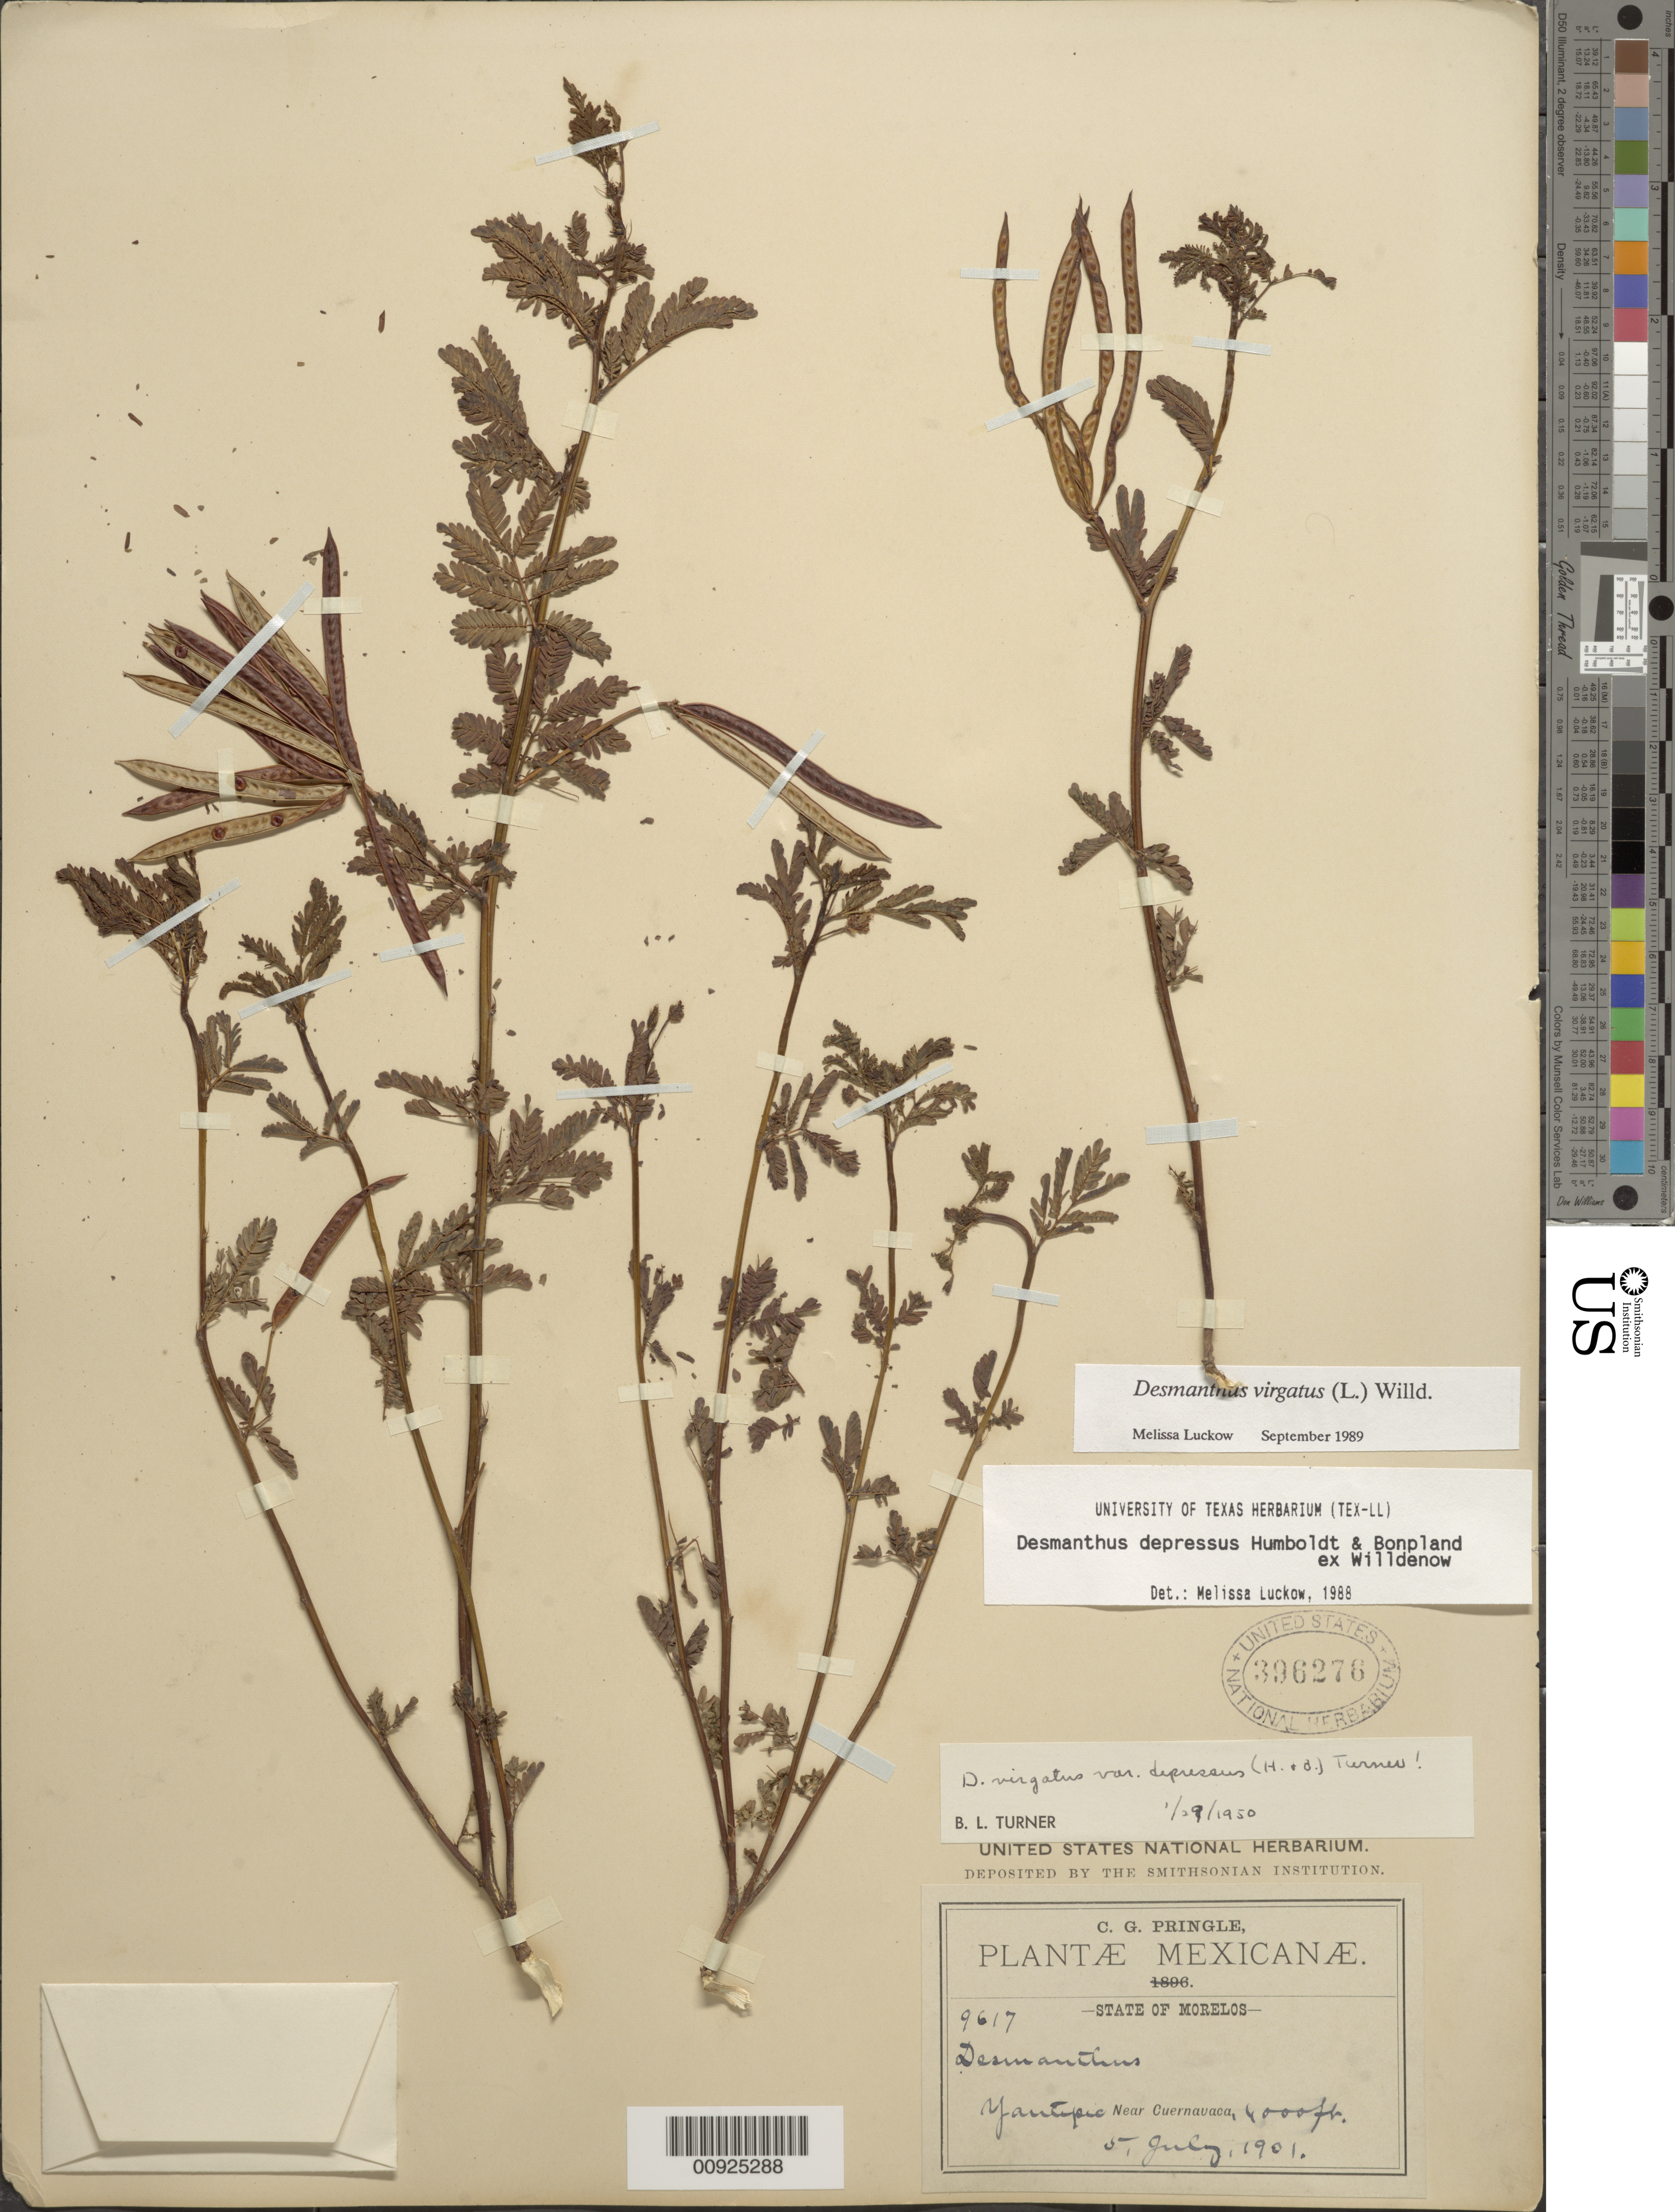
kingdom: Plantae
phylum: Tracheophyta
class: Magnoliopsida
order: Fabales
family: Fabaceae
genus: Desmanthus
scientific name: Desmanthus virgatus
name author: (L.) Willd.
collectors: C. G. Pringle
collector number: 9617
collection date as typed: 05 Jul 1901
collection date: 1901-07-05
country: Mexico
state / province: Morelos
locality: Yautepec, near Cuernavaca, State of Morelos.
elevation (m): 1219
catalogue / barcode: US 396276